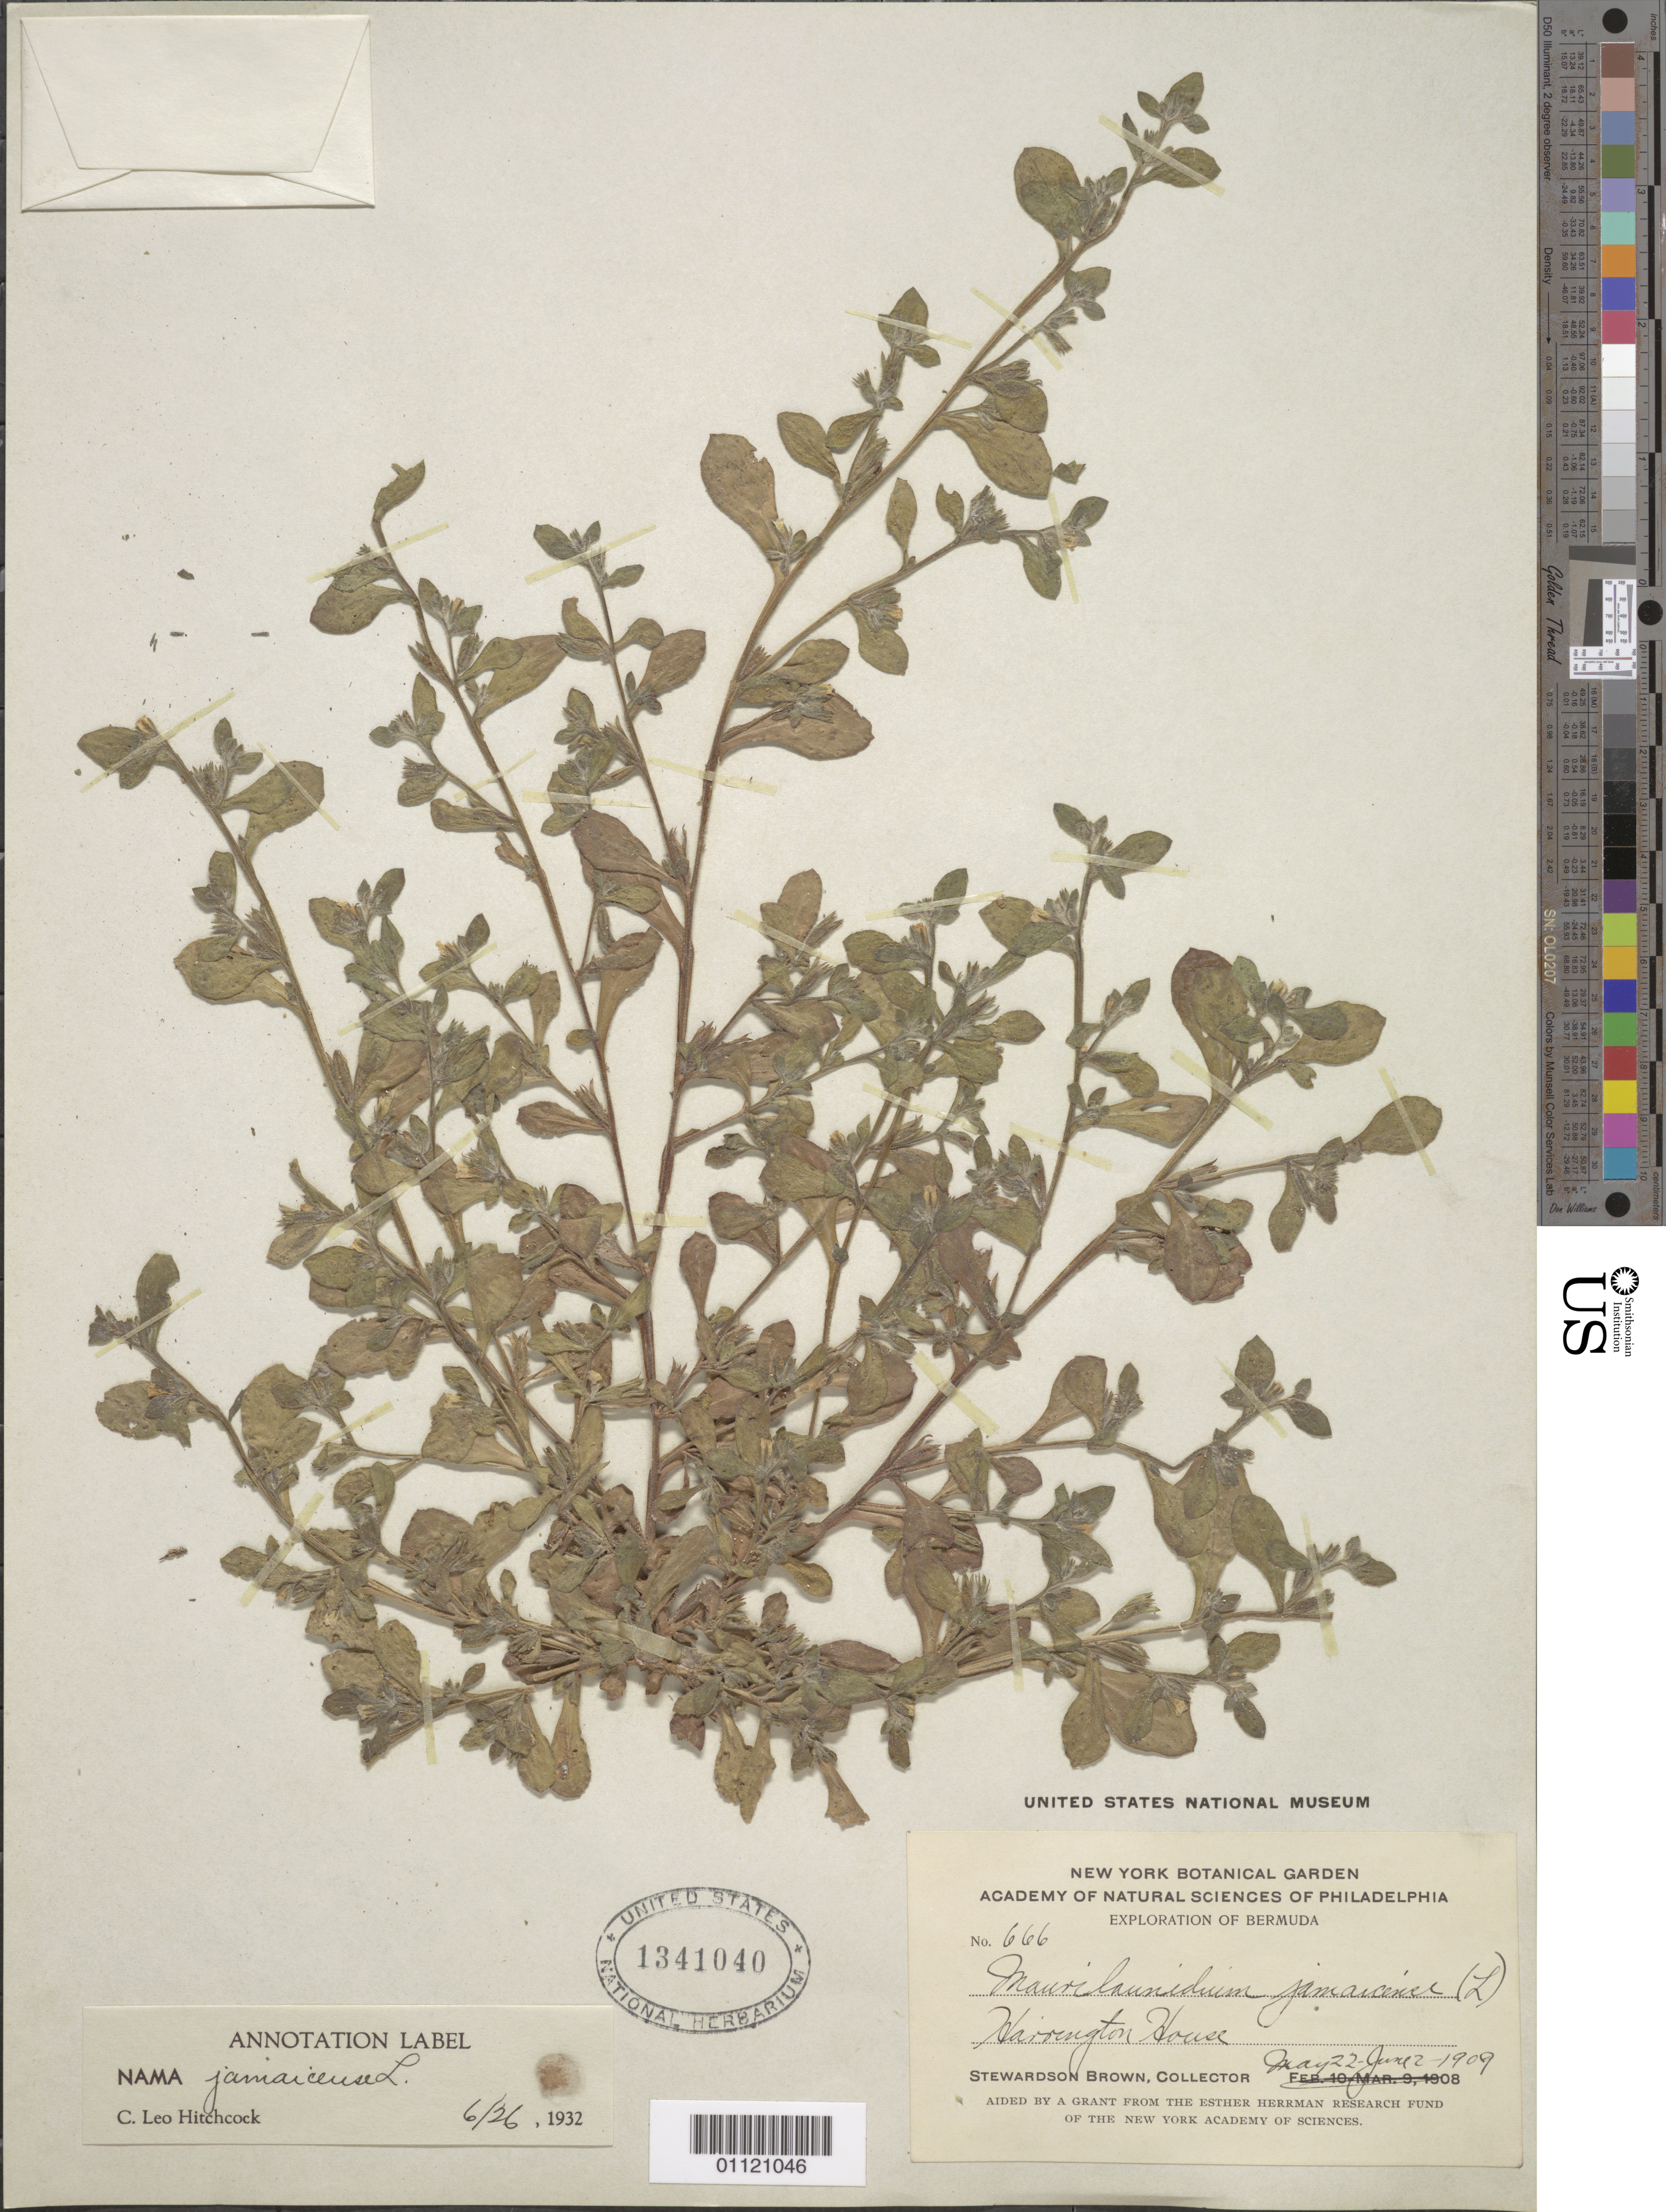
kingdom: Plantae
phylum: Tracheophyta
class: Magnoliopsida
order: Boraginales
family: Namaceae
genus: Nama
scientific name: Nama jamaicensis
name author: L.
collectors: S. Brown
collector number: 666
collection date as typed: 22 May 1909 to 02 Jun 1909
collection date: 1909-05-22/1909-06-02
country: Bermuda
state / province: Hamilton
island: Bermuda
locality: Harrington House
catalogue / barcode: US 1341040